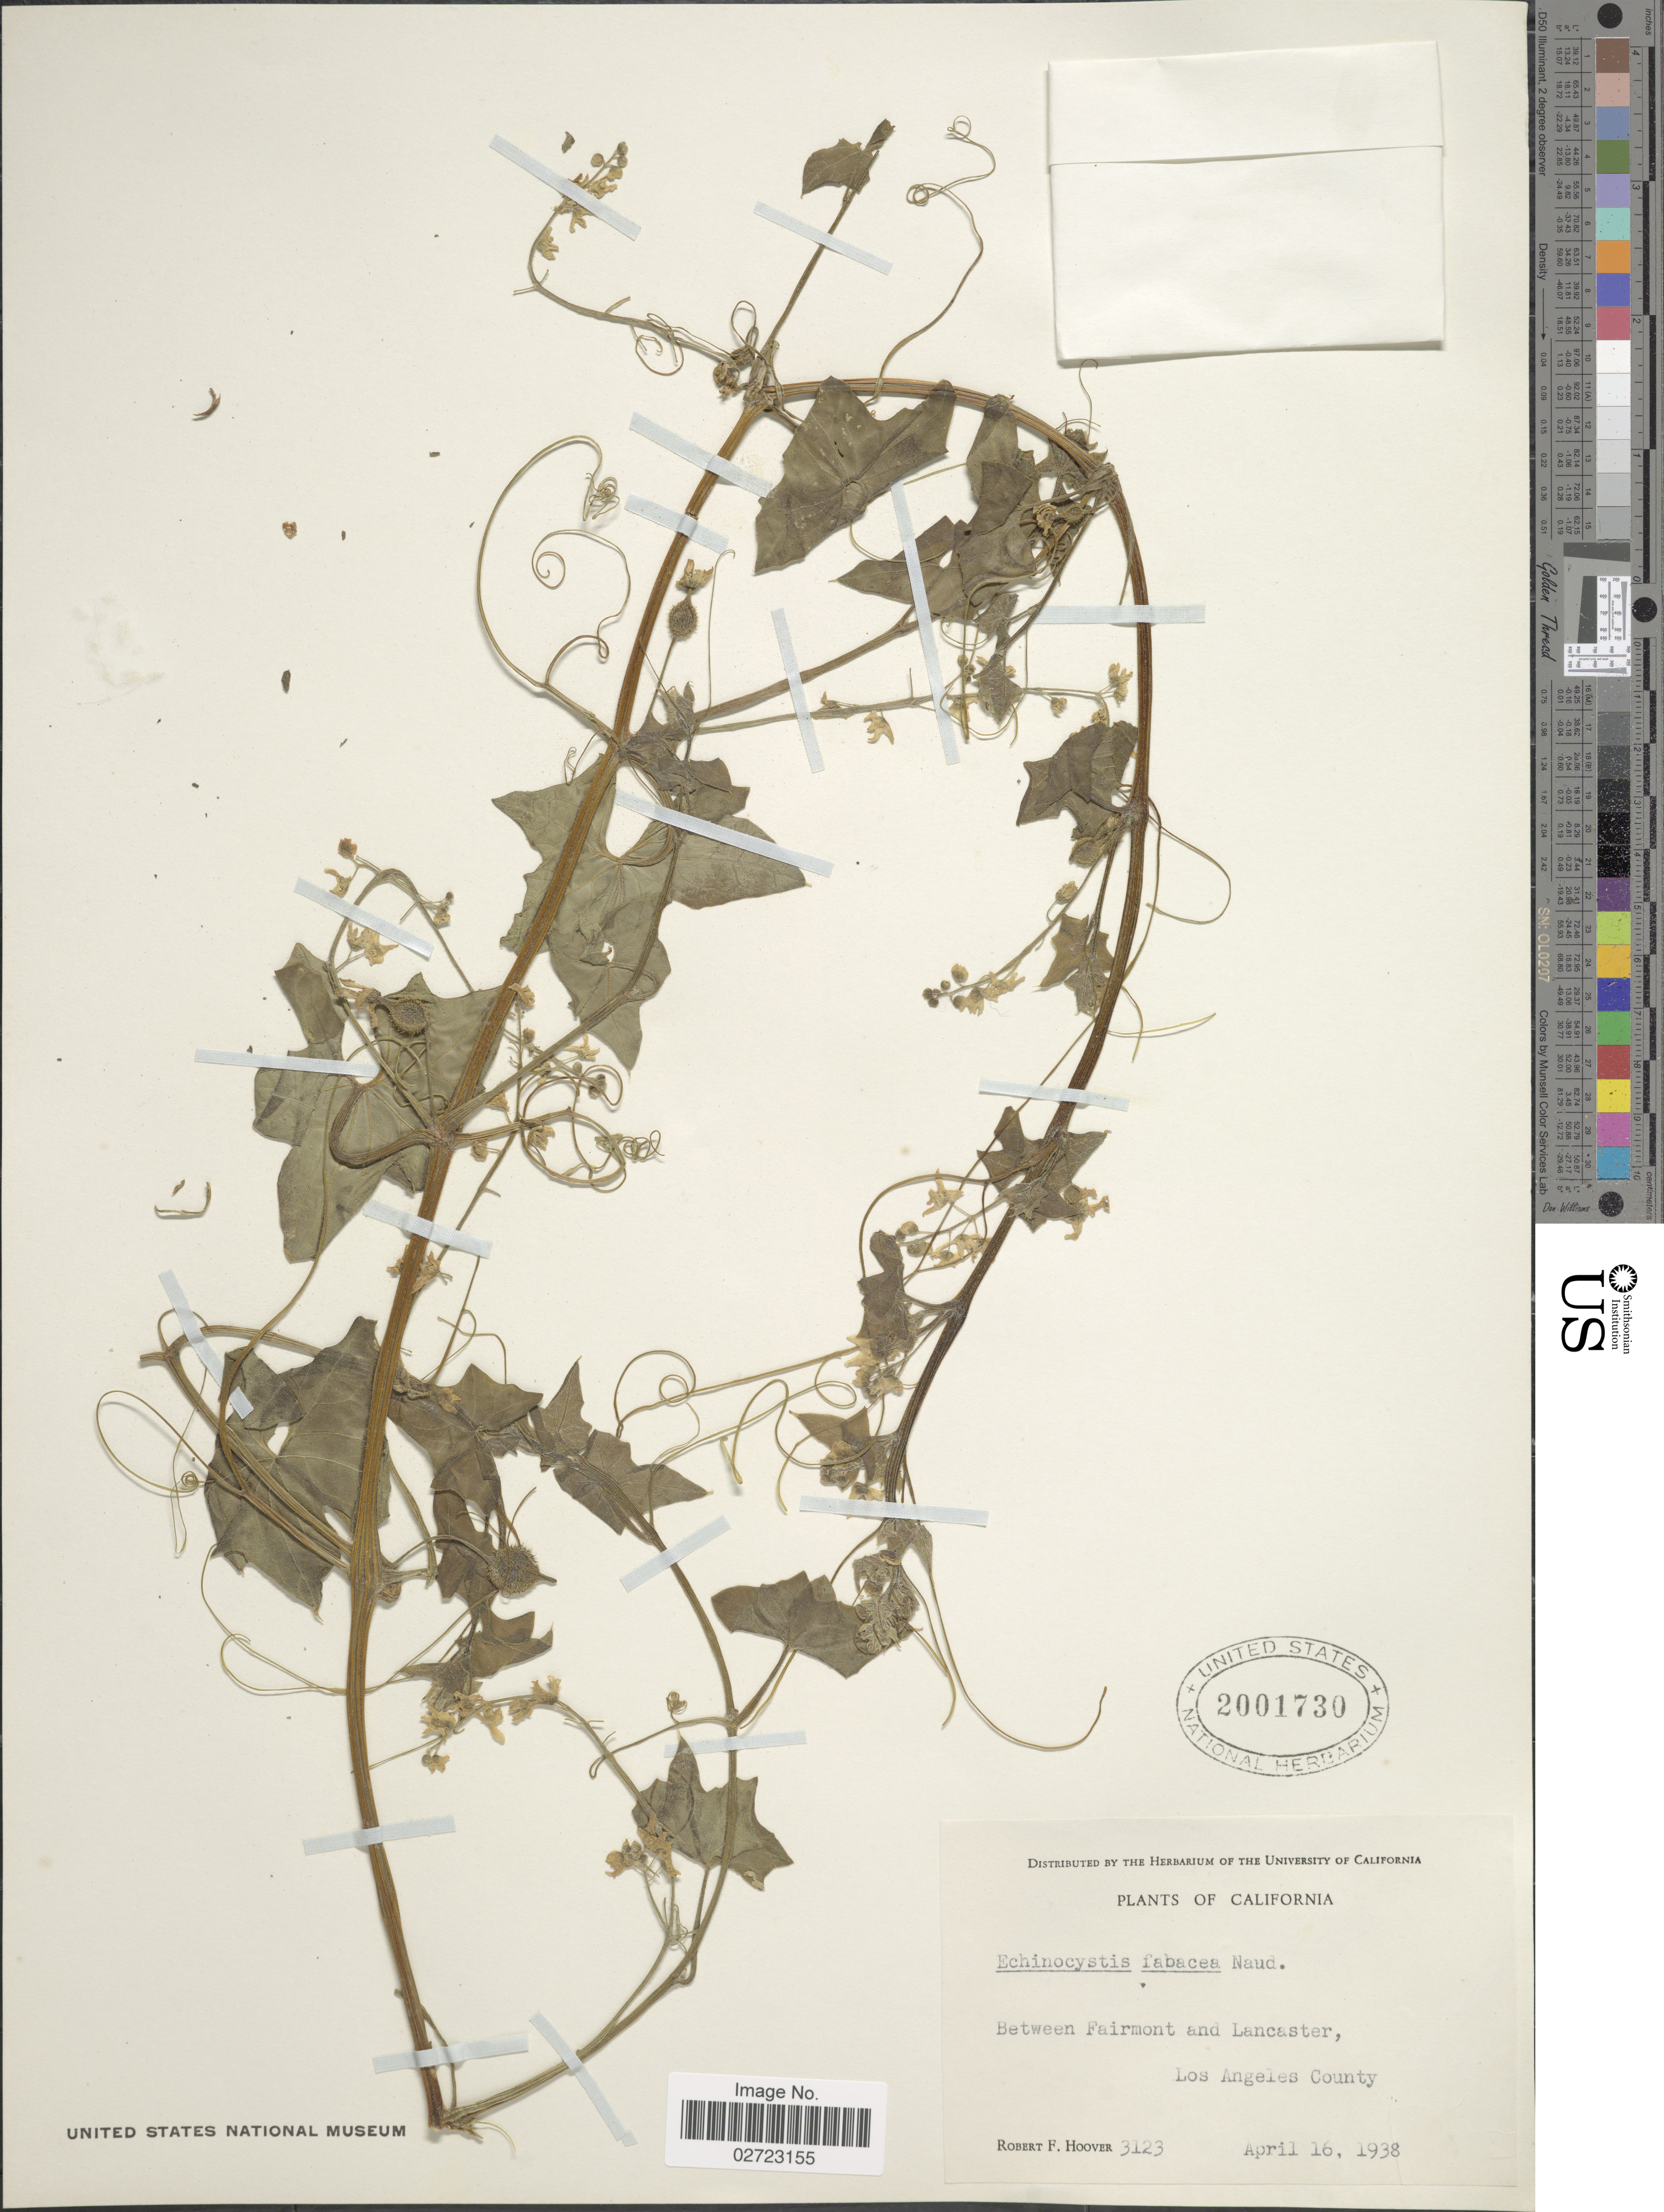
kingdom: Plantae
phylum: Tracheophyta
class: Magnoliopsida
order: Cucurbitales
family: Cucurbitaceae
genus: Marah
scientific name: Marah fabacea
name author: (Naudin) Greene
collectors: R. F. Hoover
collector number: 3123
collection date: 1938-04-16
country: United States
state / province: California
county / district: Los Angeles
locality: Between Fairmont and Lancaster, Los Angeles County.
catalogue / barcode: US 2001730